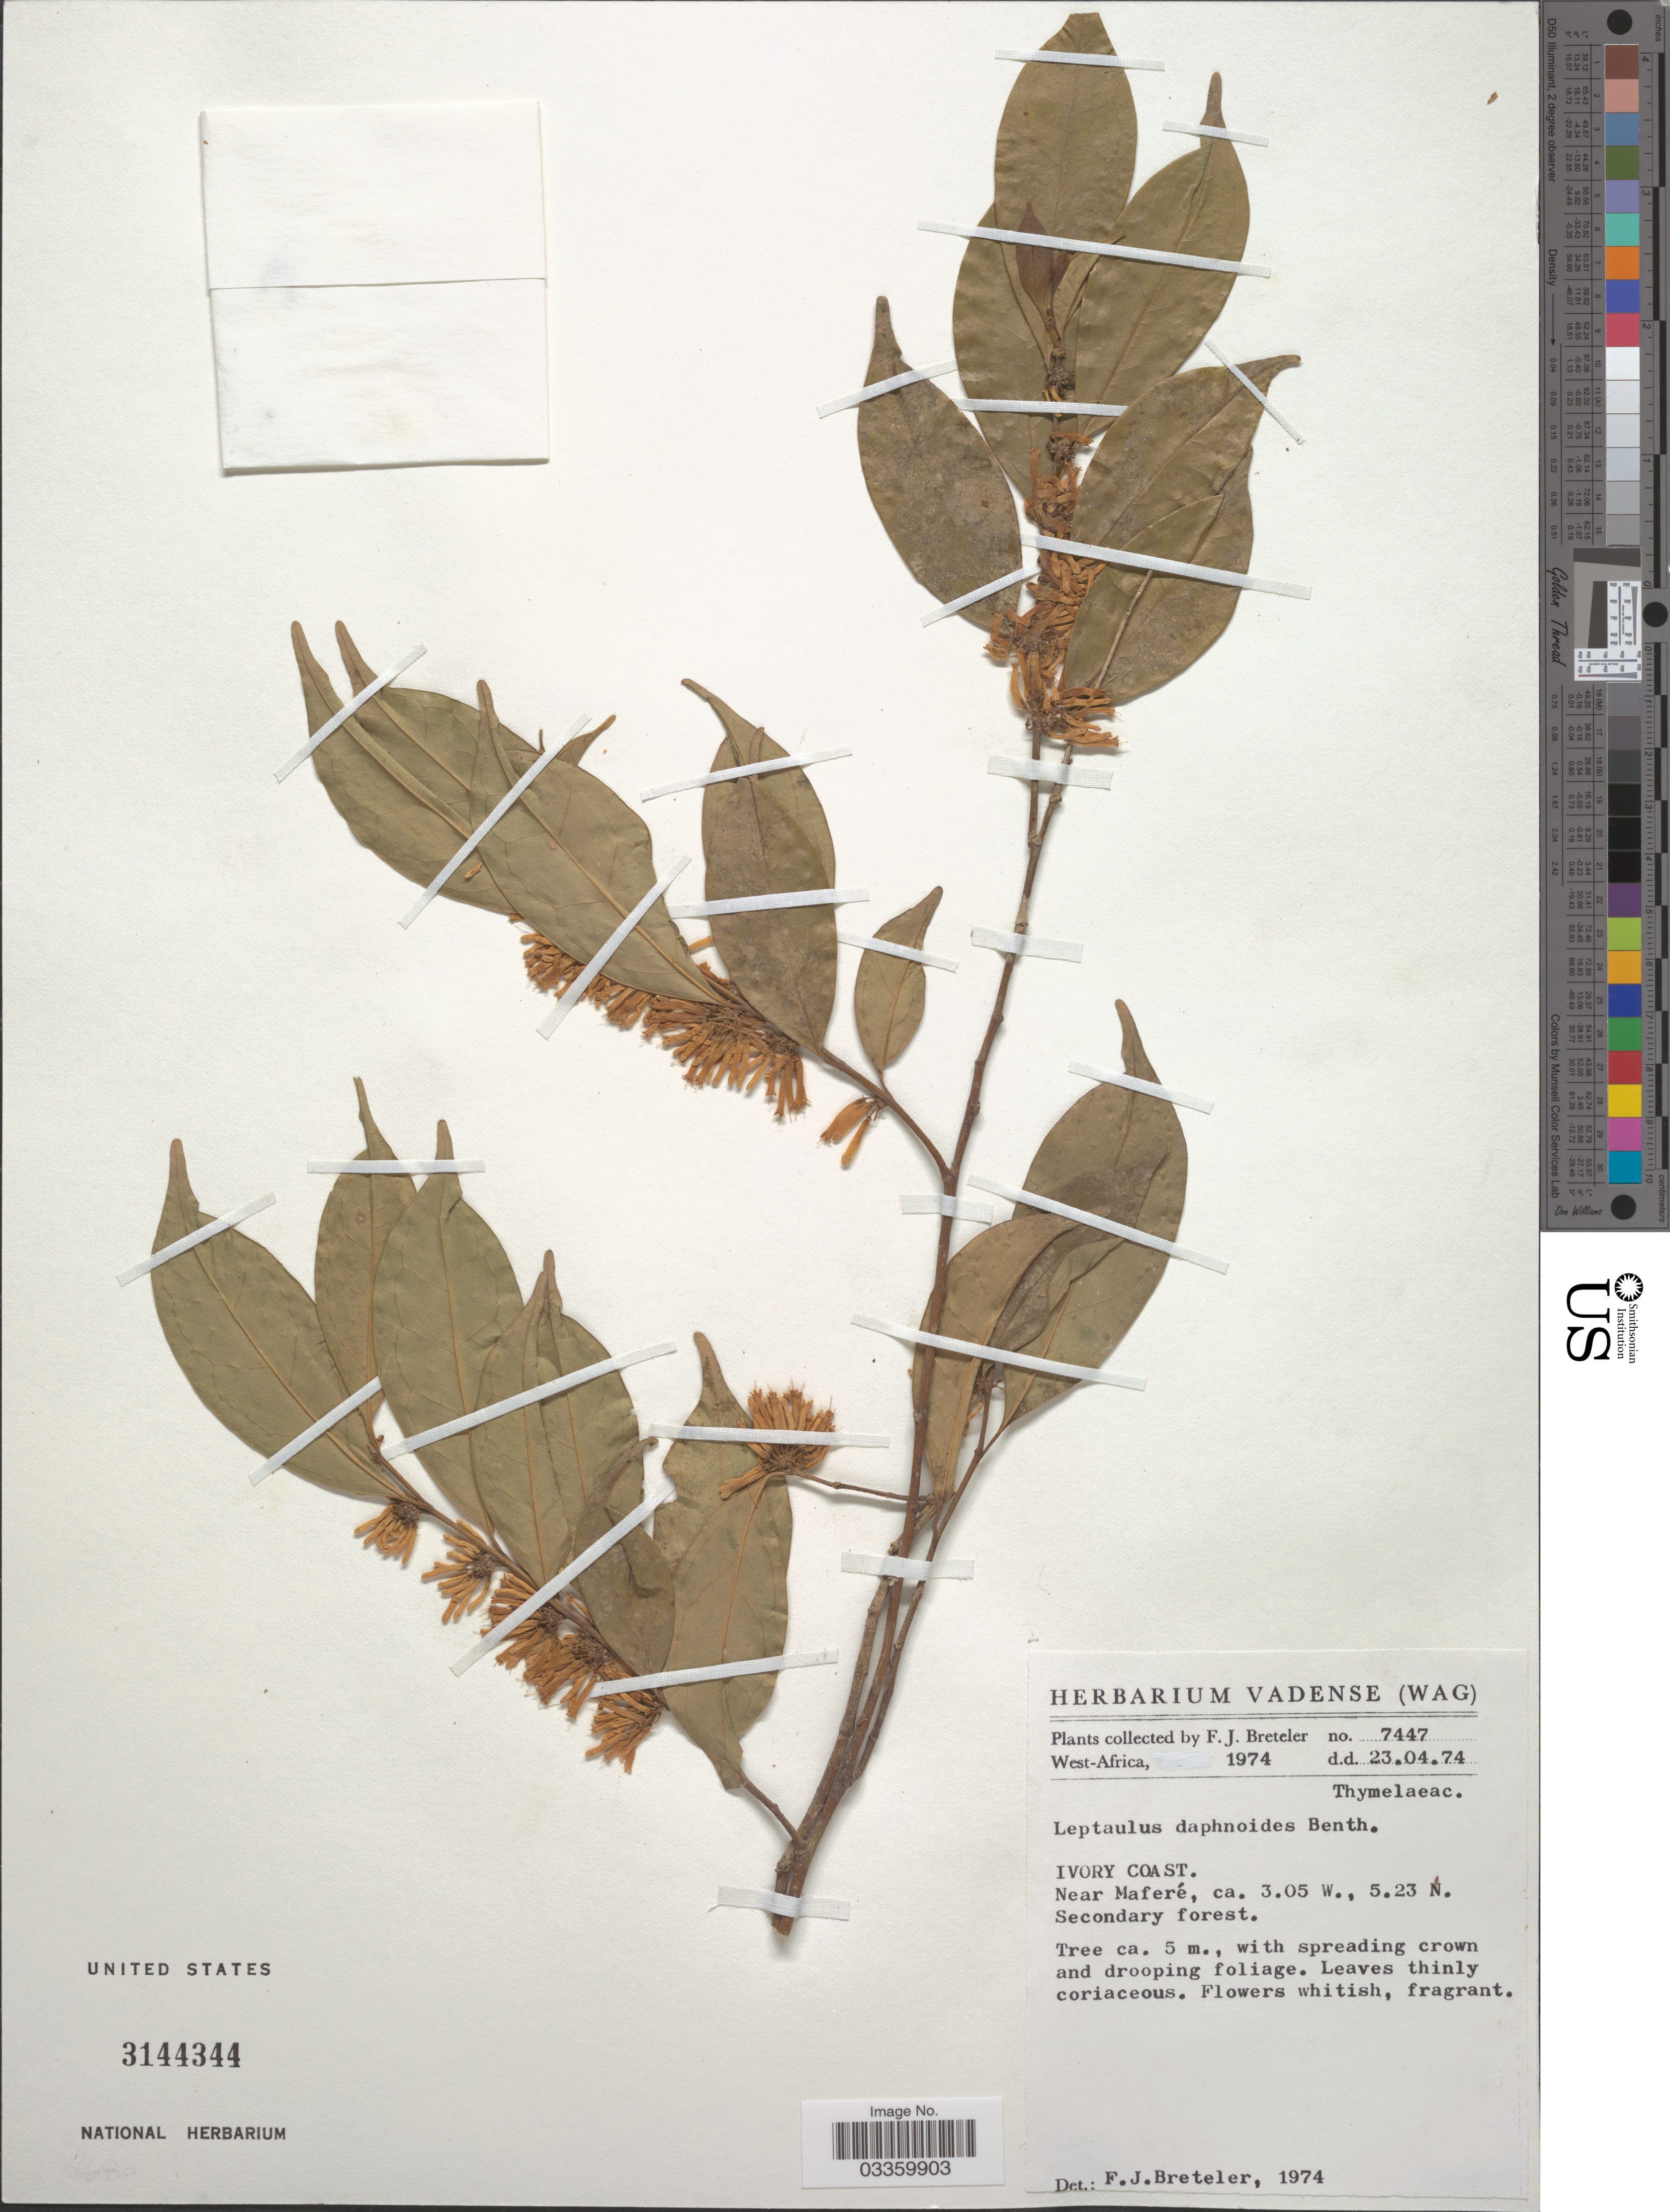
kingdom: Plantae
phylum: Tracheophyta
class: Magnoliopsida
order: Cardiopteridales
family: Cardiopteridaceae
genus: Leptaulus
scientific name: Leptaulus daphnoides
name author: Benth.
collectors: F. J. Breteler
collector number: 7447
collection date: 1974-04-23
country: Ivory Coast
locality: West-Africa. Near Maferé.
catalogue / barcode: US 3144344